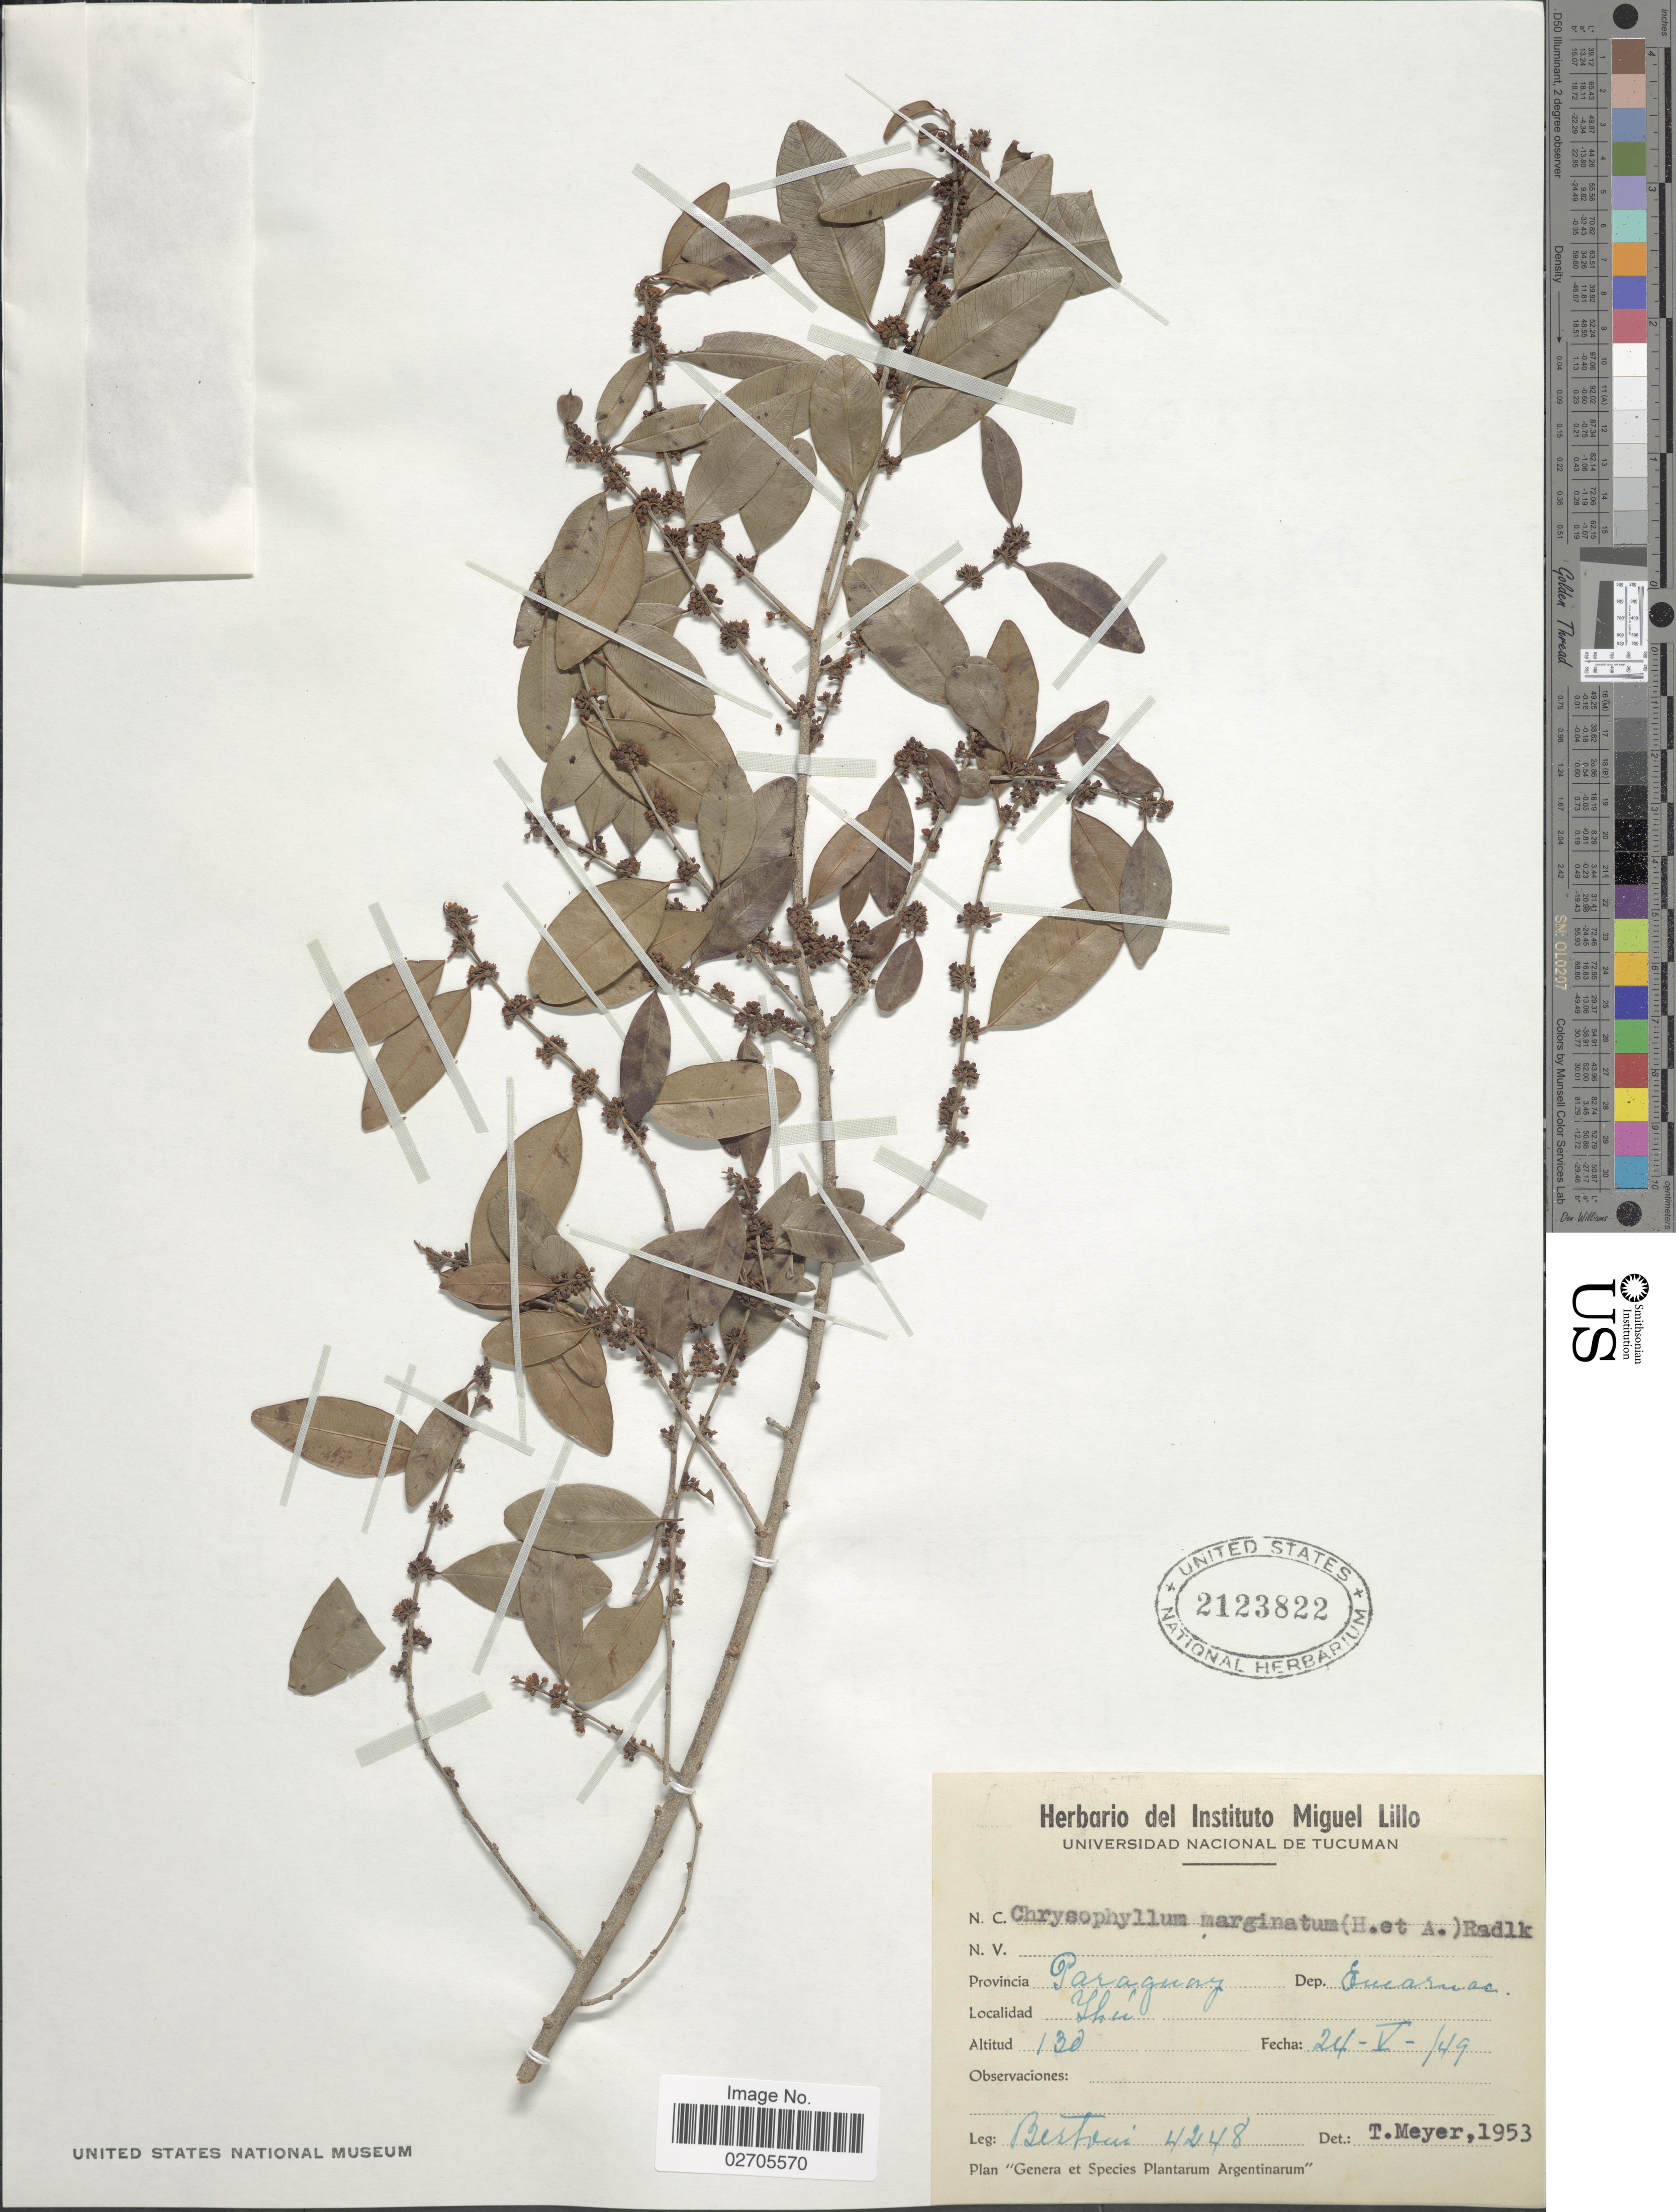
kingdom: Plantae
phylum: Tracheophyta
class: Magnoliopsida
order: Ericales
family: Sapotaceae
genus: Chrysophyllum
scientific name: Chrysophyllum marginatum subsp. marginatum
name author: (Hook. & Arn.) Radlk.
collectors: -- Bertoni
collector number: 4248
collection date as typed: Transcribed d/m/y: 24/5/49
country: Paraguay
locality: Dep. Eucaruac, Yhú [interpreted]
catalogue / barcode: US 2123822